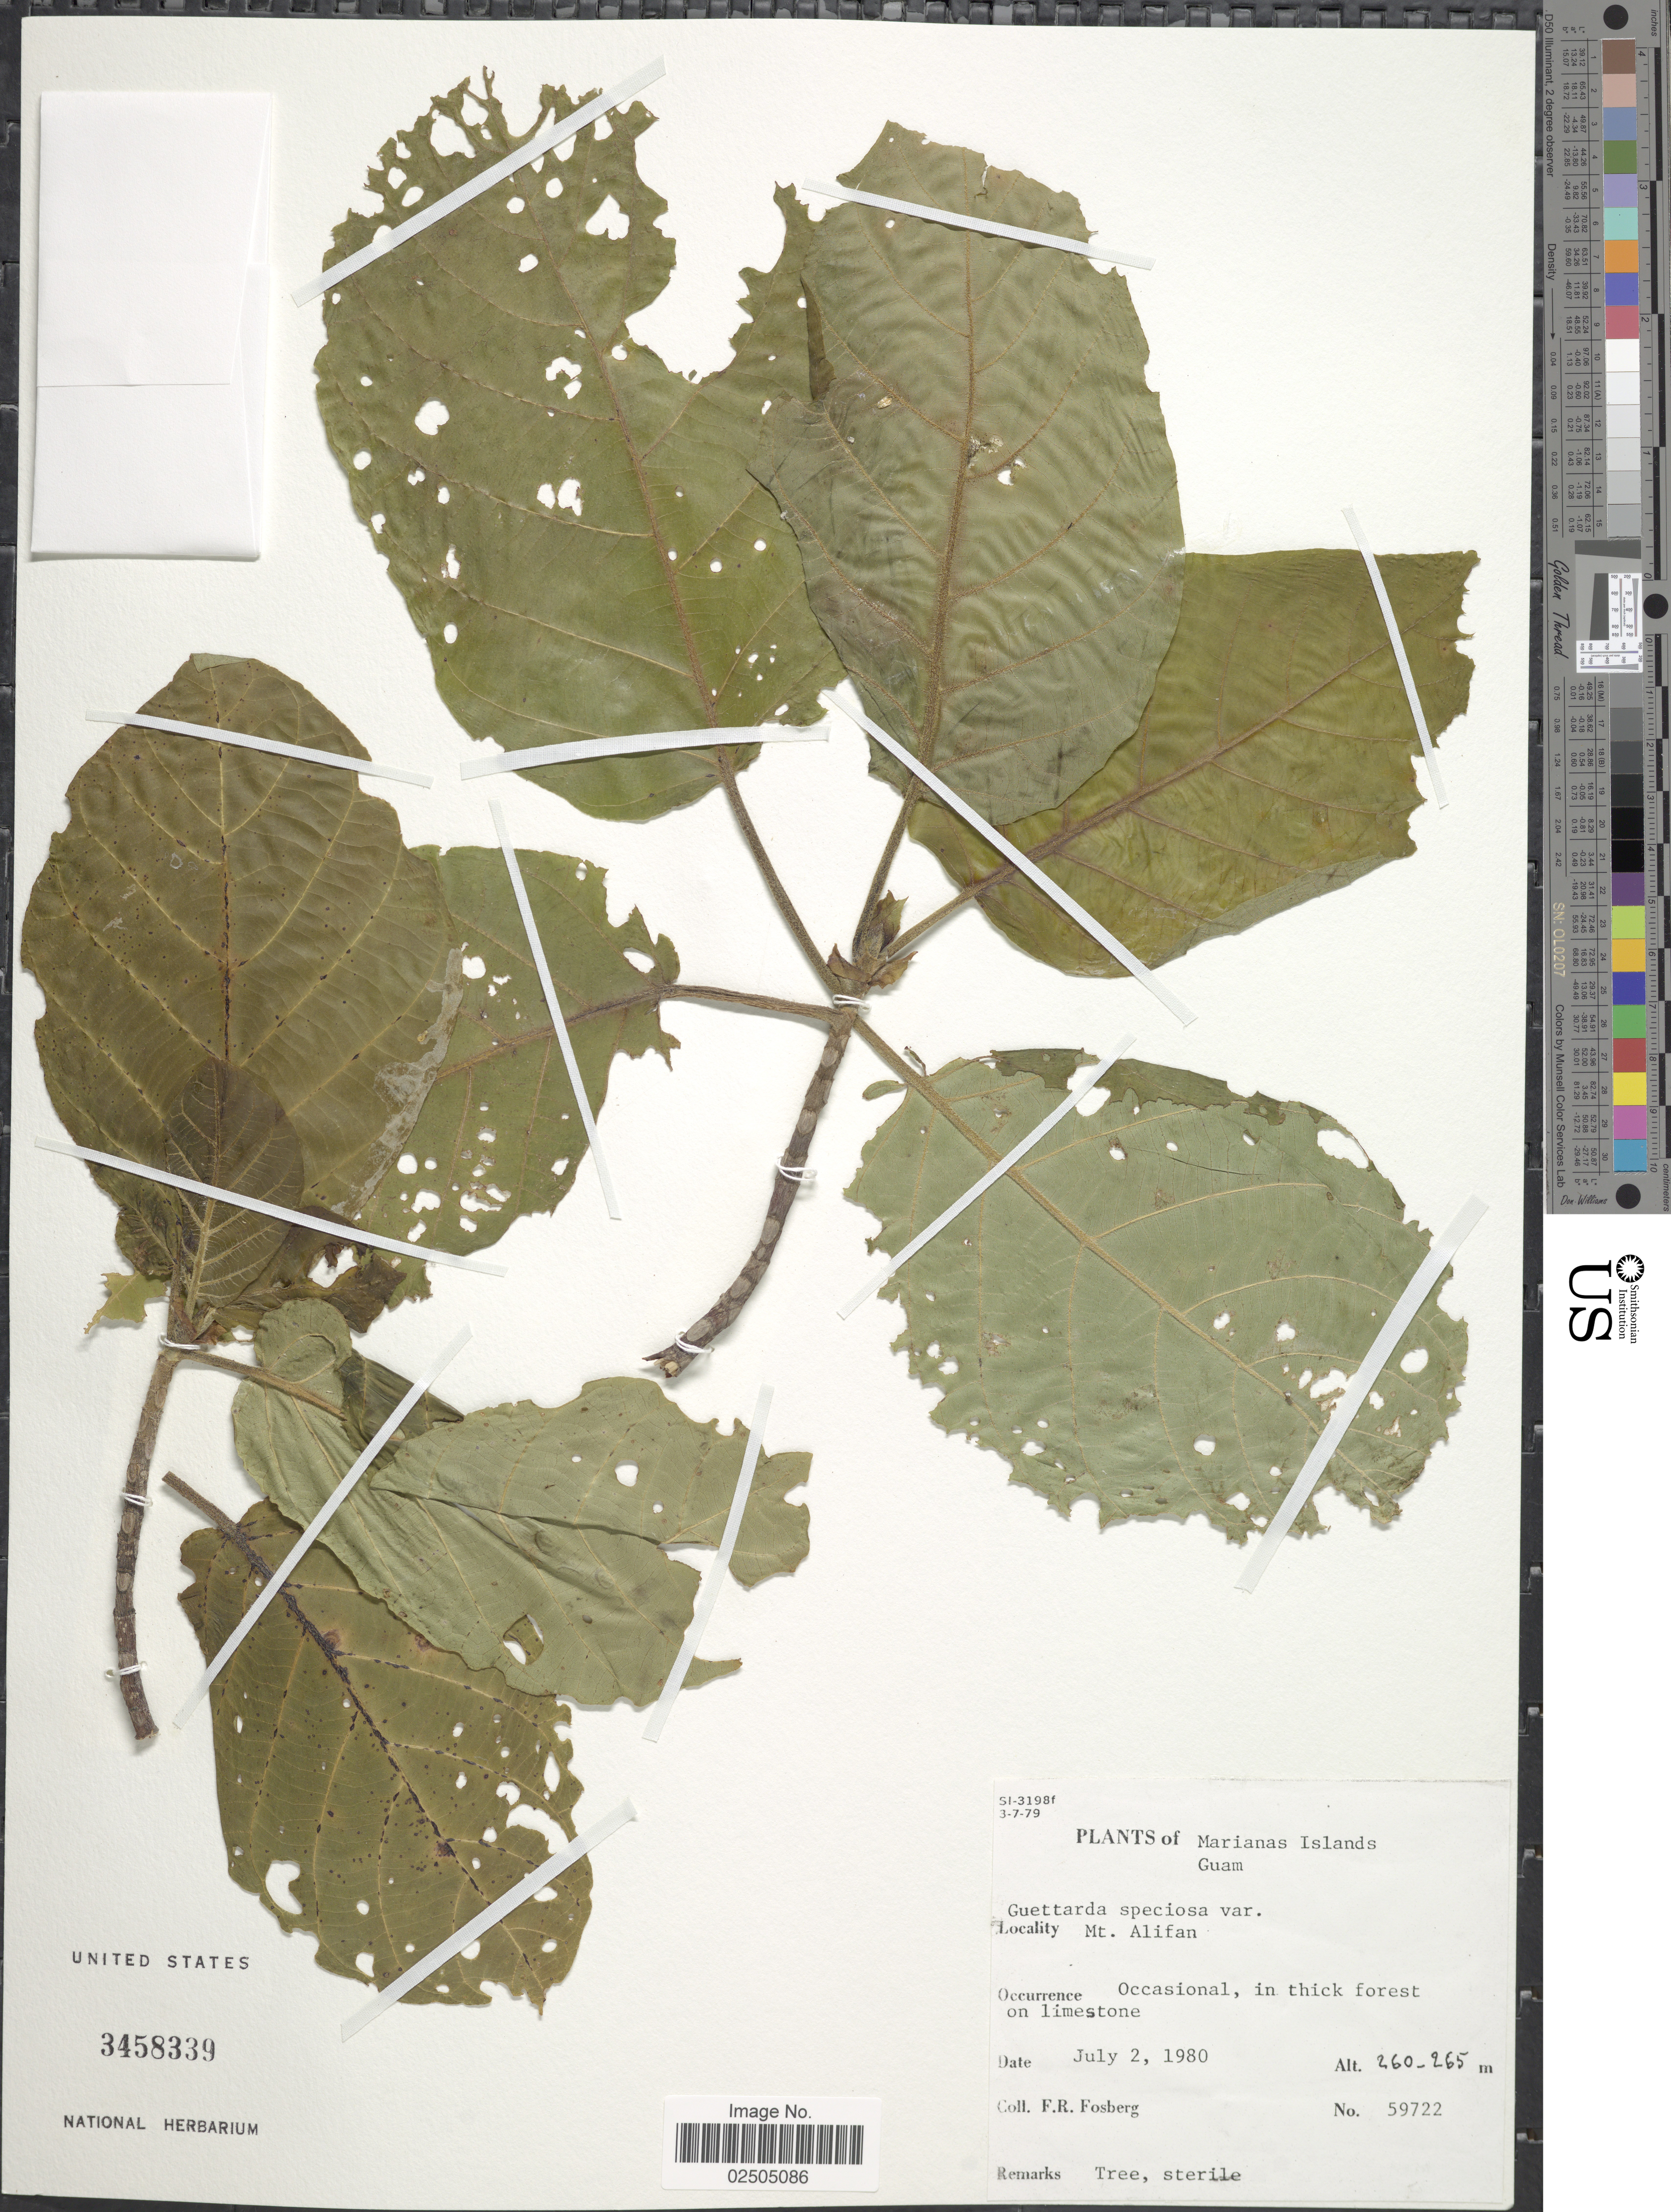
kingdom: Plantae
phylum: Tracheophyta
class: Magnoliopsida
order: Gentianales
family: Rubiaceae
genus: Guettarda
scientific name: Guettarda speciosa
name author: L.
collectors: F. R. Fosberg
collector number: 59722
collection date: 1980-07-02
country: Guam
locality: Marianas Islands, Mt. Alifan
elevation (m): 260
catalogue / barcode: US 3458339